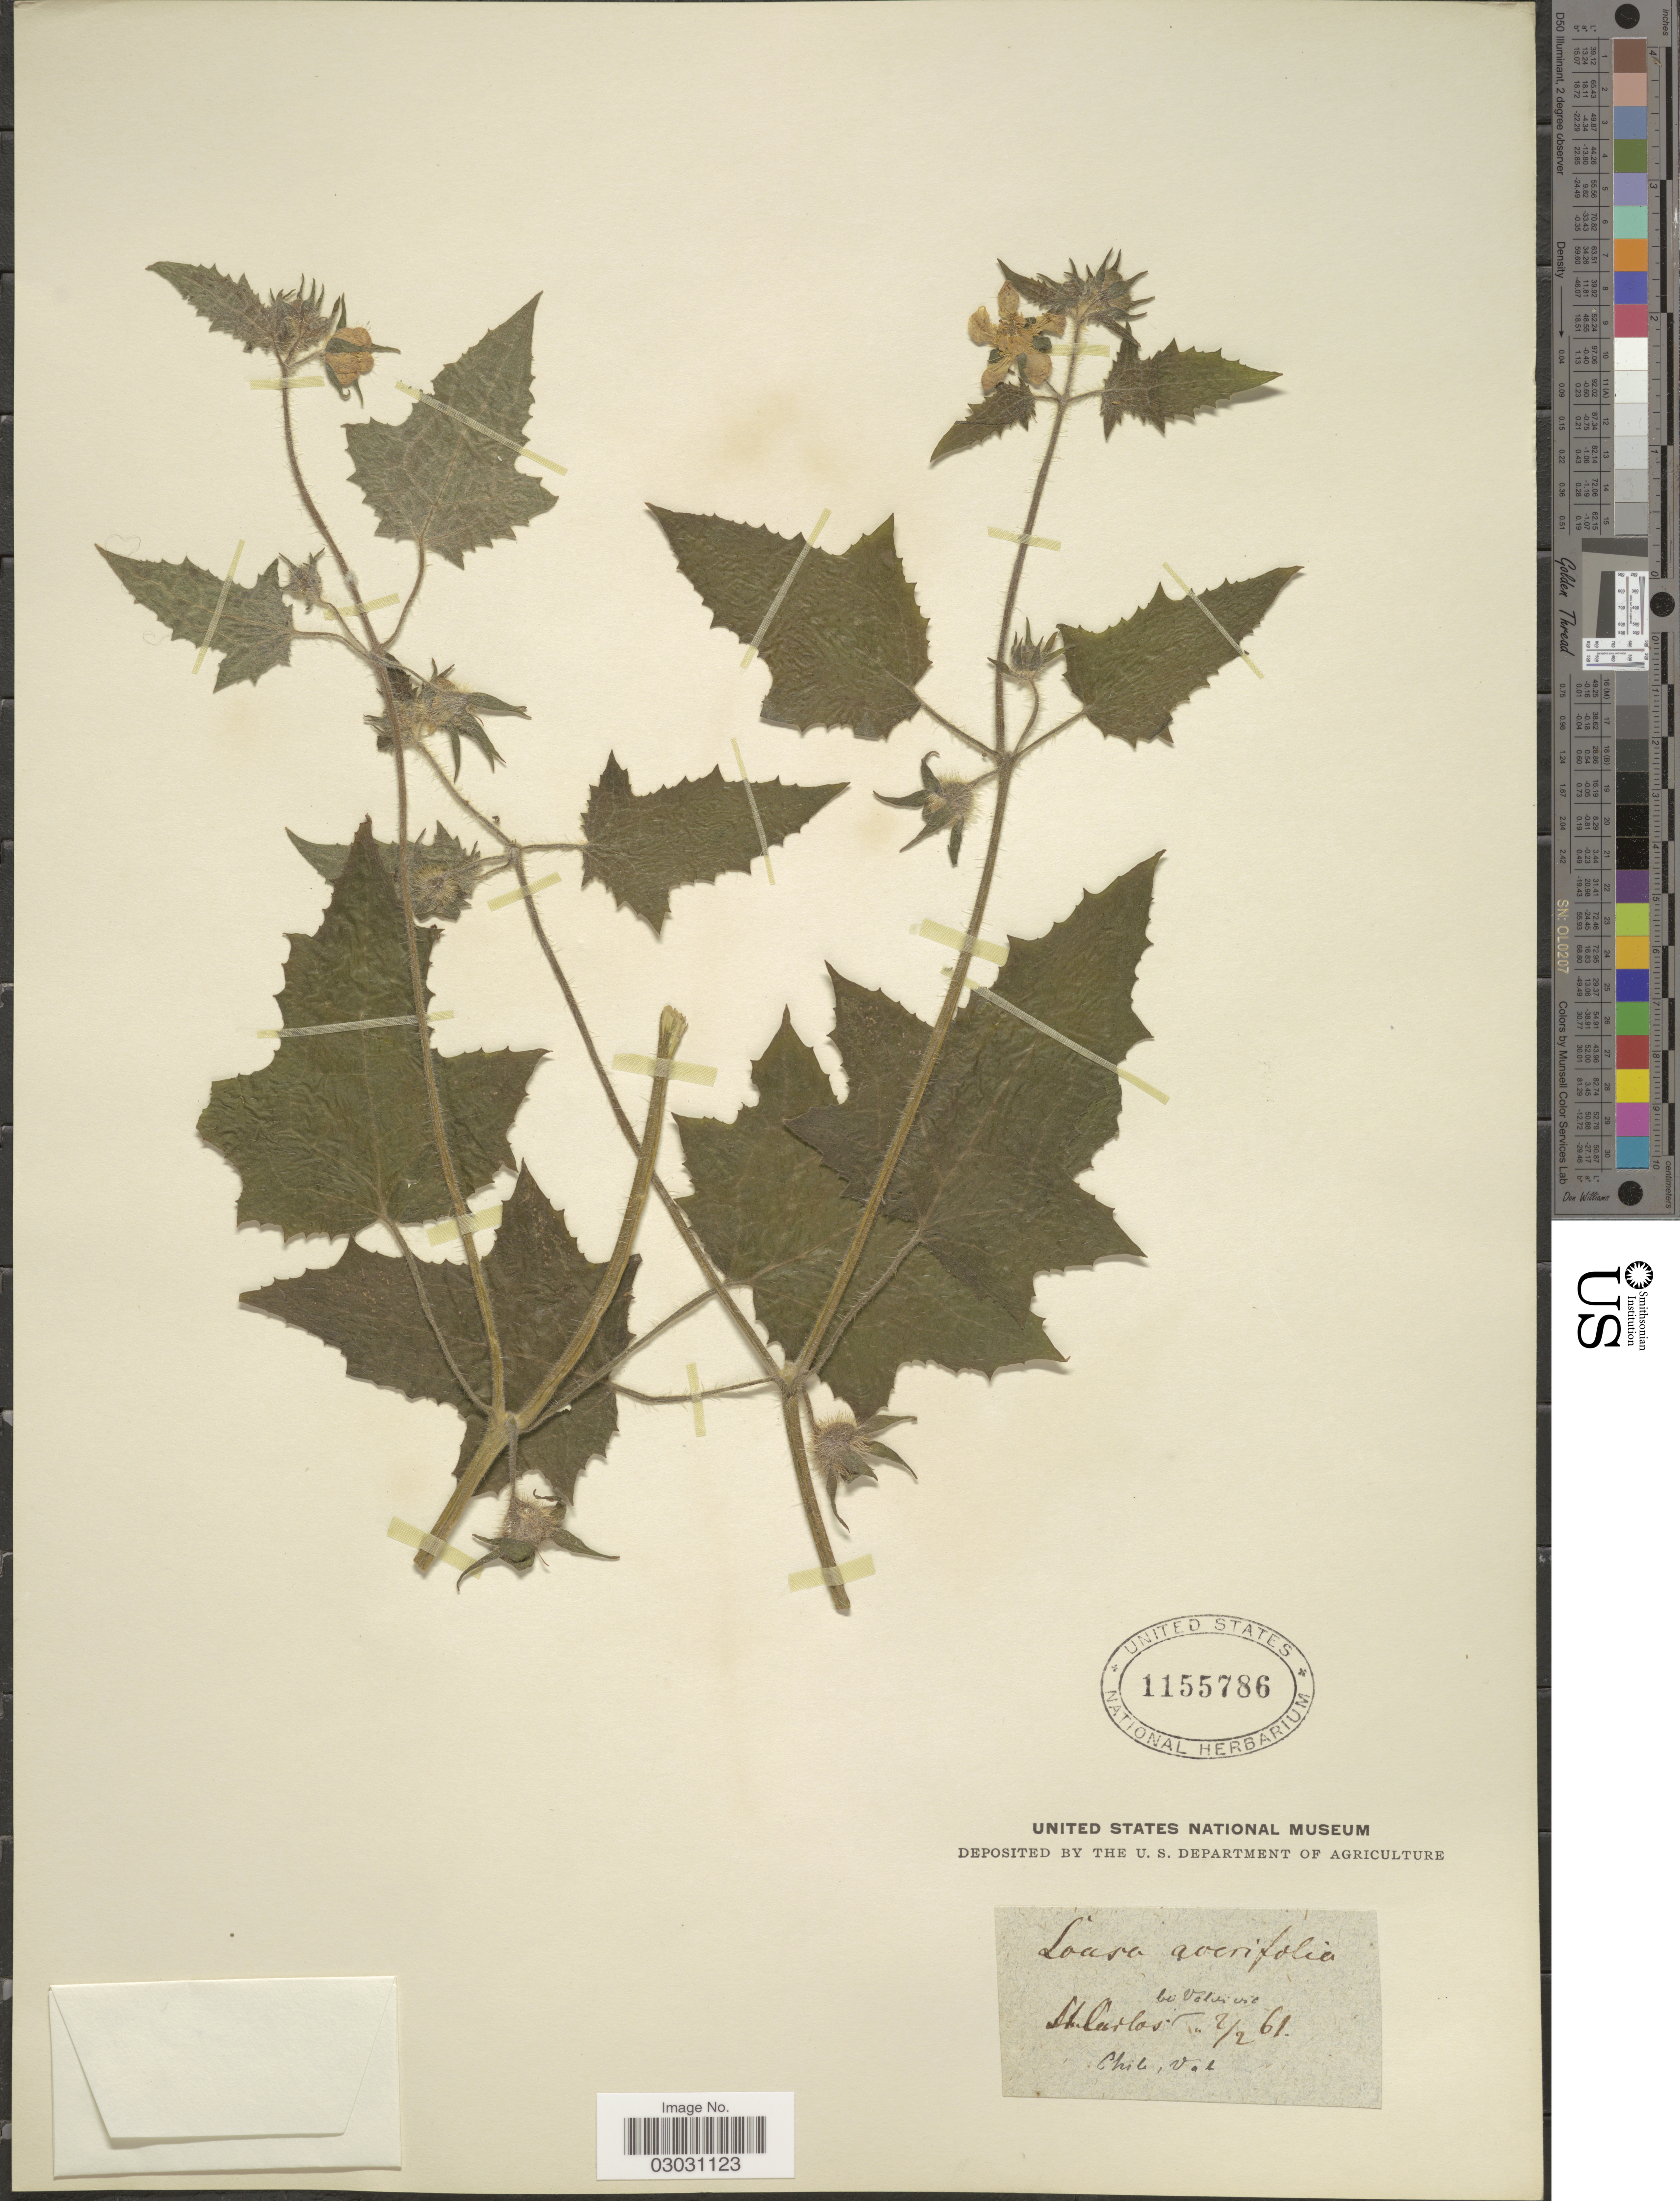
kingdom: Plantae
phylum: Tracheophyta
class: Magnoliopsida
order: Cornales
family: Loasaceae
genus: Loasa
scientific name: Loasa acerifolia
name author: Dombey ex Juss.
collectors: S. Carlos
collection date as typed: Transcribed d/m/y: 2/2/61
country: Chile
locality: Val.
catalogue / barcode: US 1155786